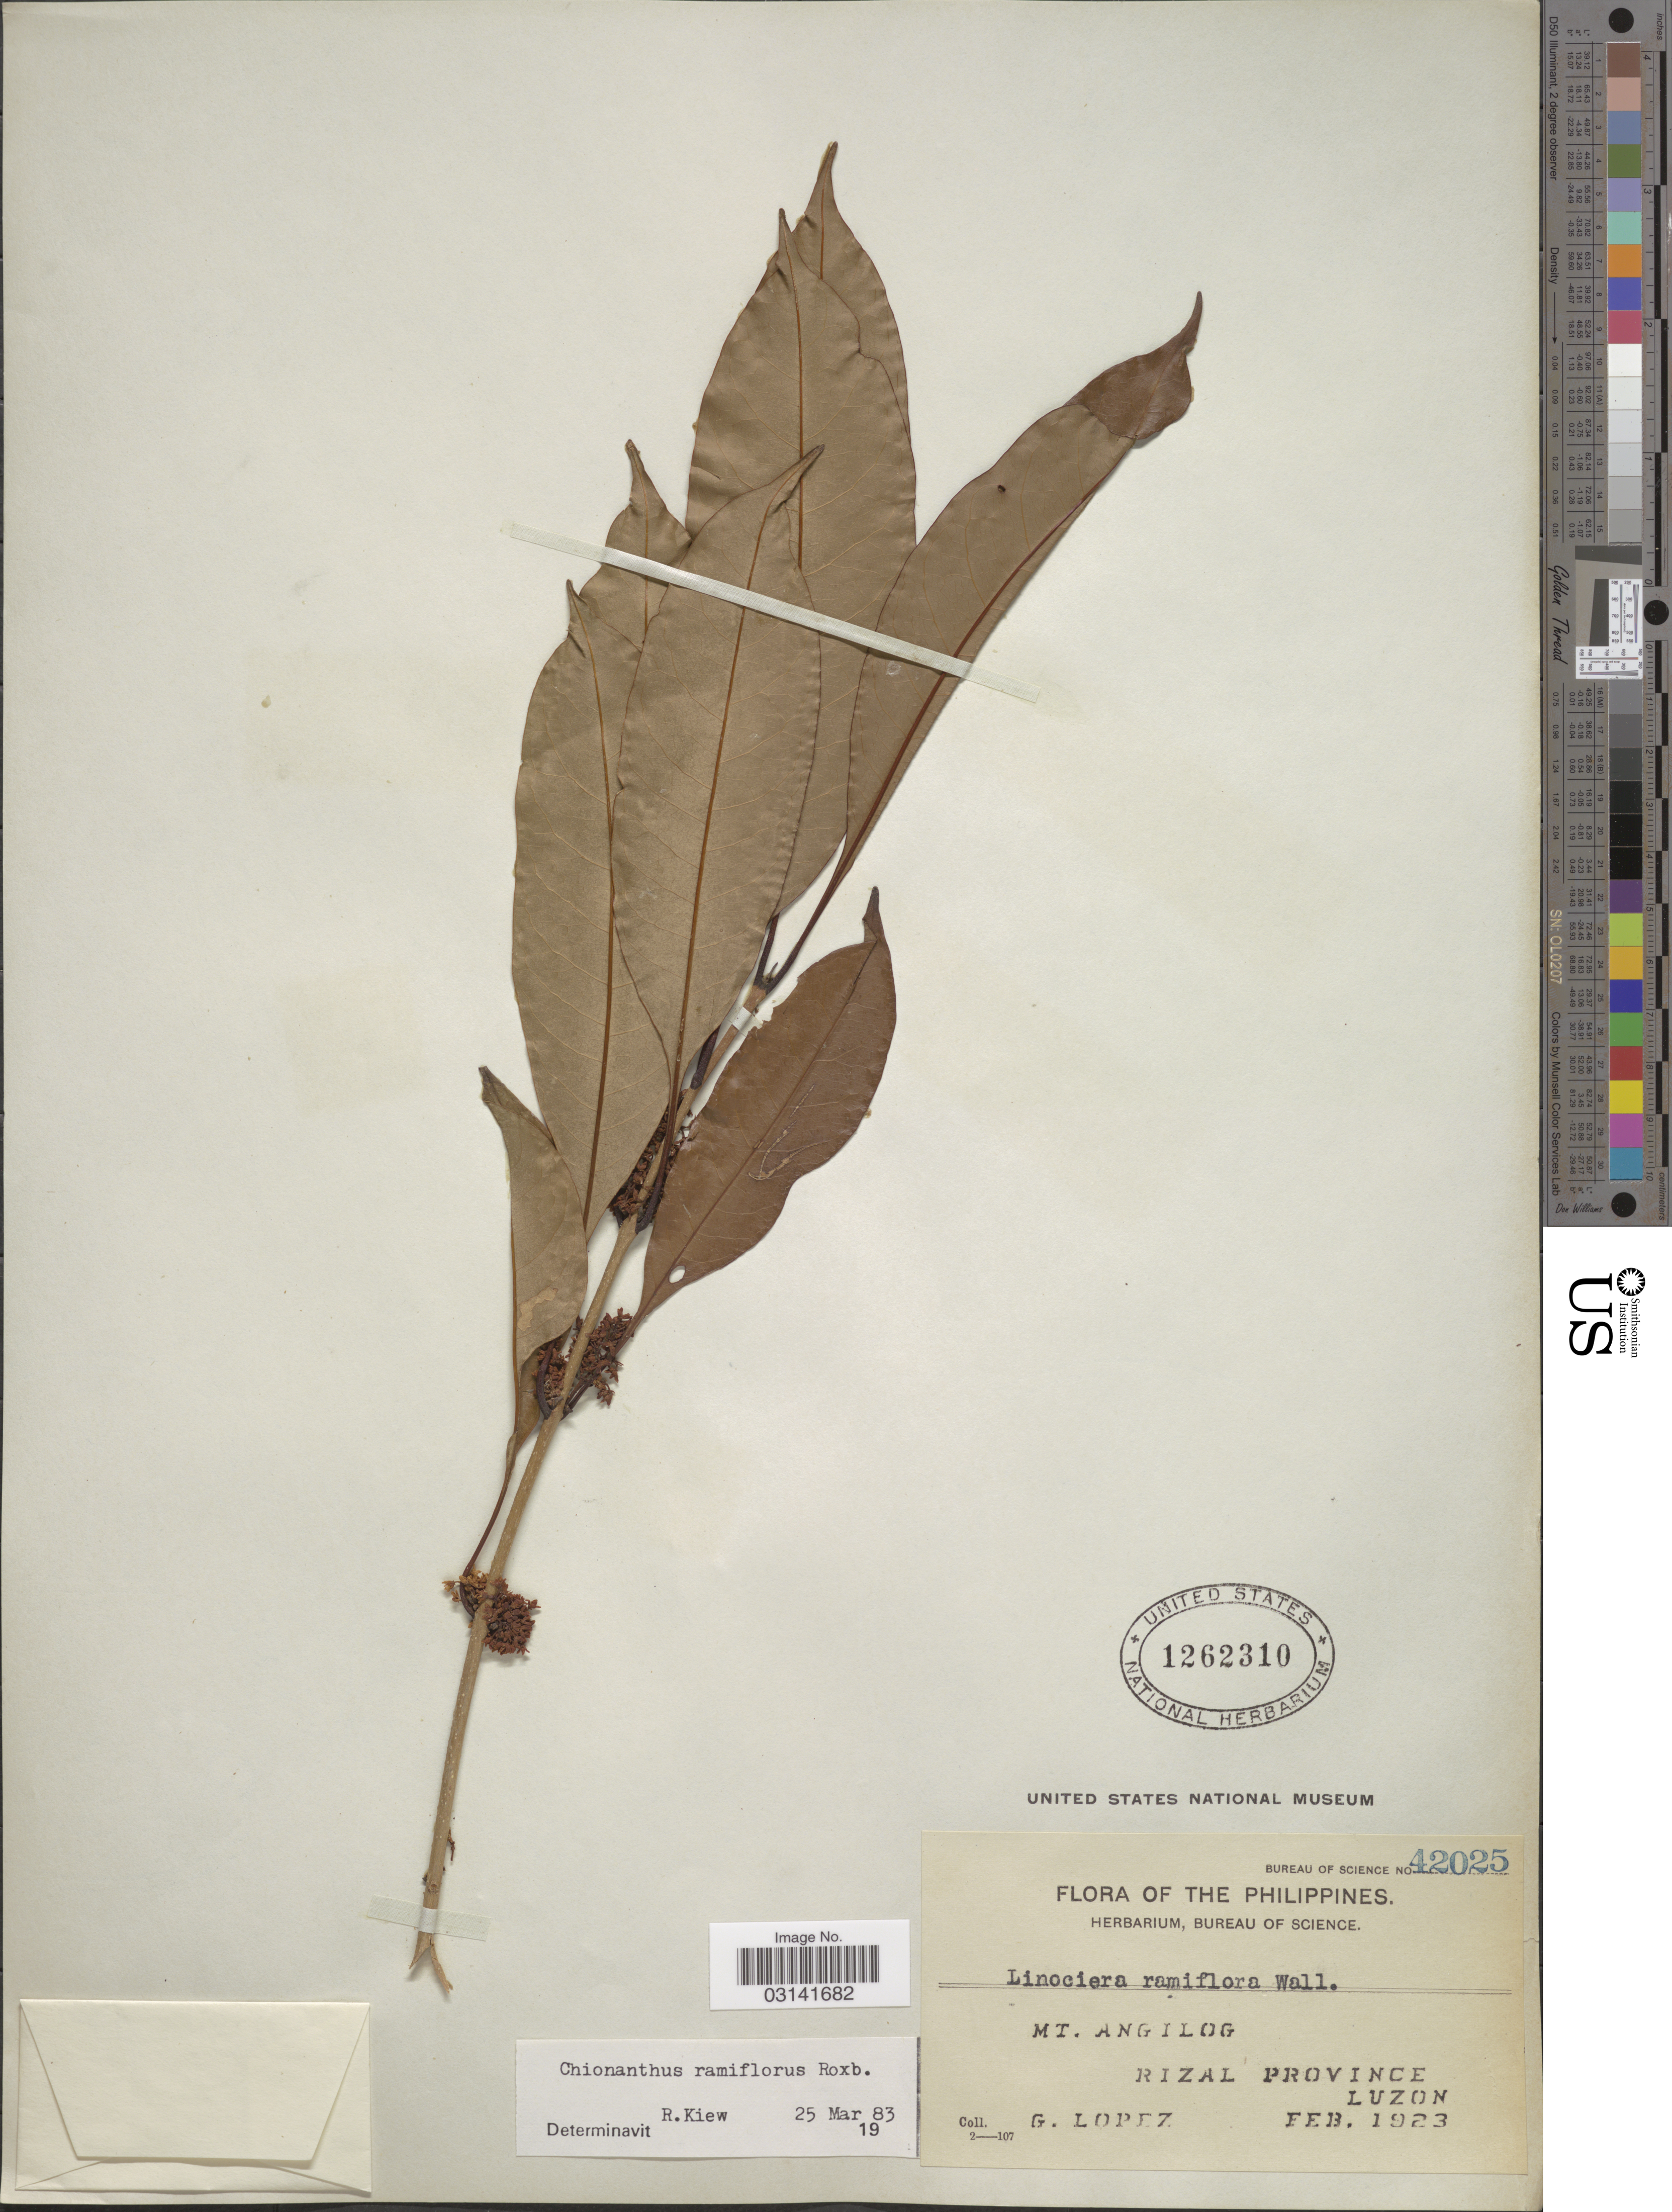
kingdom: Plantae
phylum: Tracheophyta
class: Magnoliopsida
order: Lamiales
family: Oleaceae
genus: Chionanthus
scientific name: Chionanthus ramiflorus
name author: Roxb.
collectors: G. Lopéz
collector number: Bureau of Science 42025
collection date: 1923-02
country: Philippines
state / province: Calabarzon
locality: Mt. Angilog. Rizal Province. Luzon.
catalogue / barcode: US 1262310